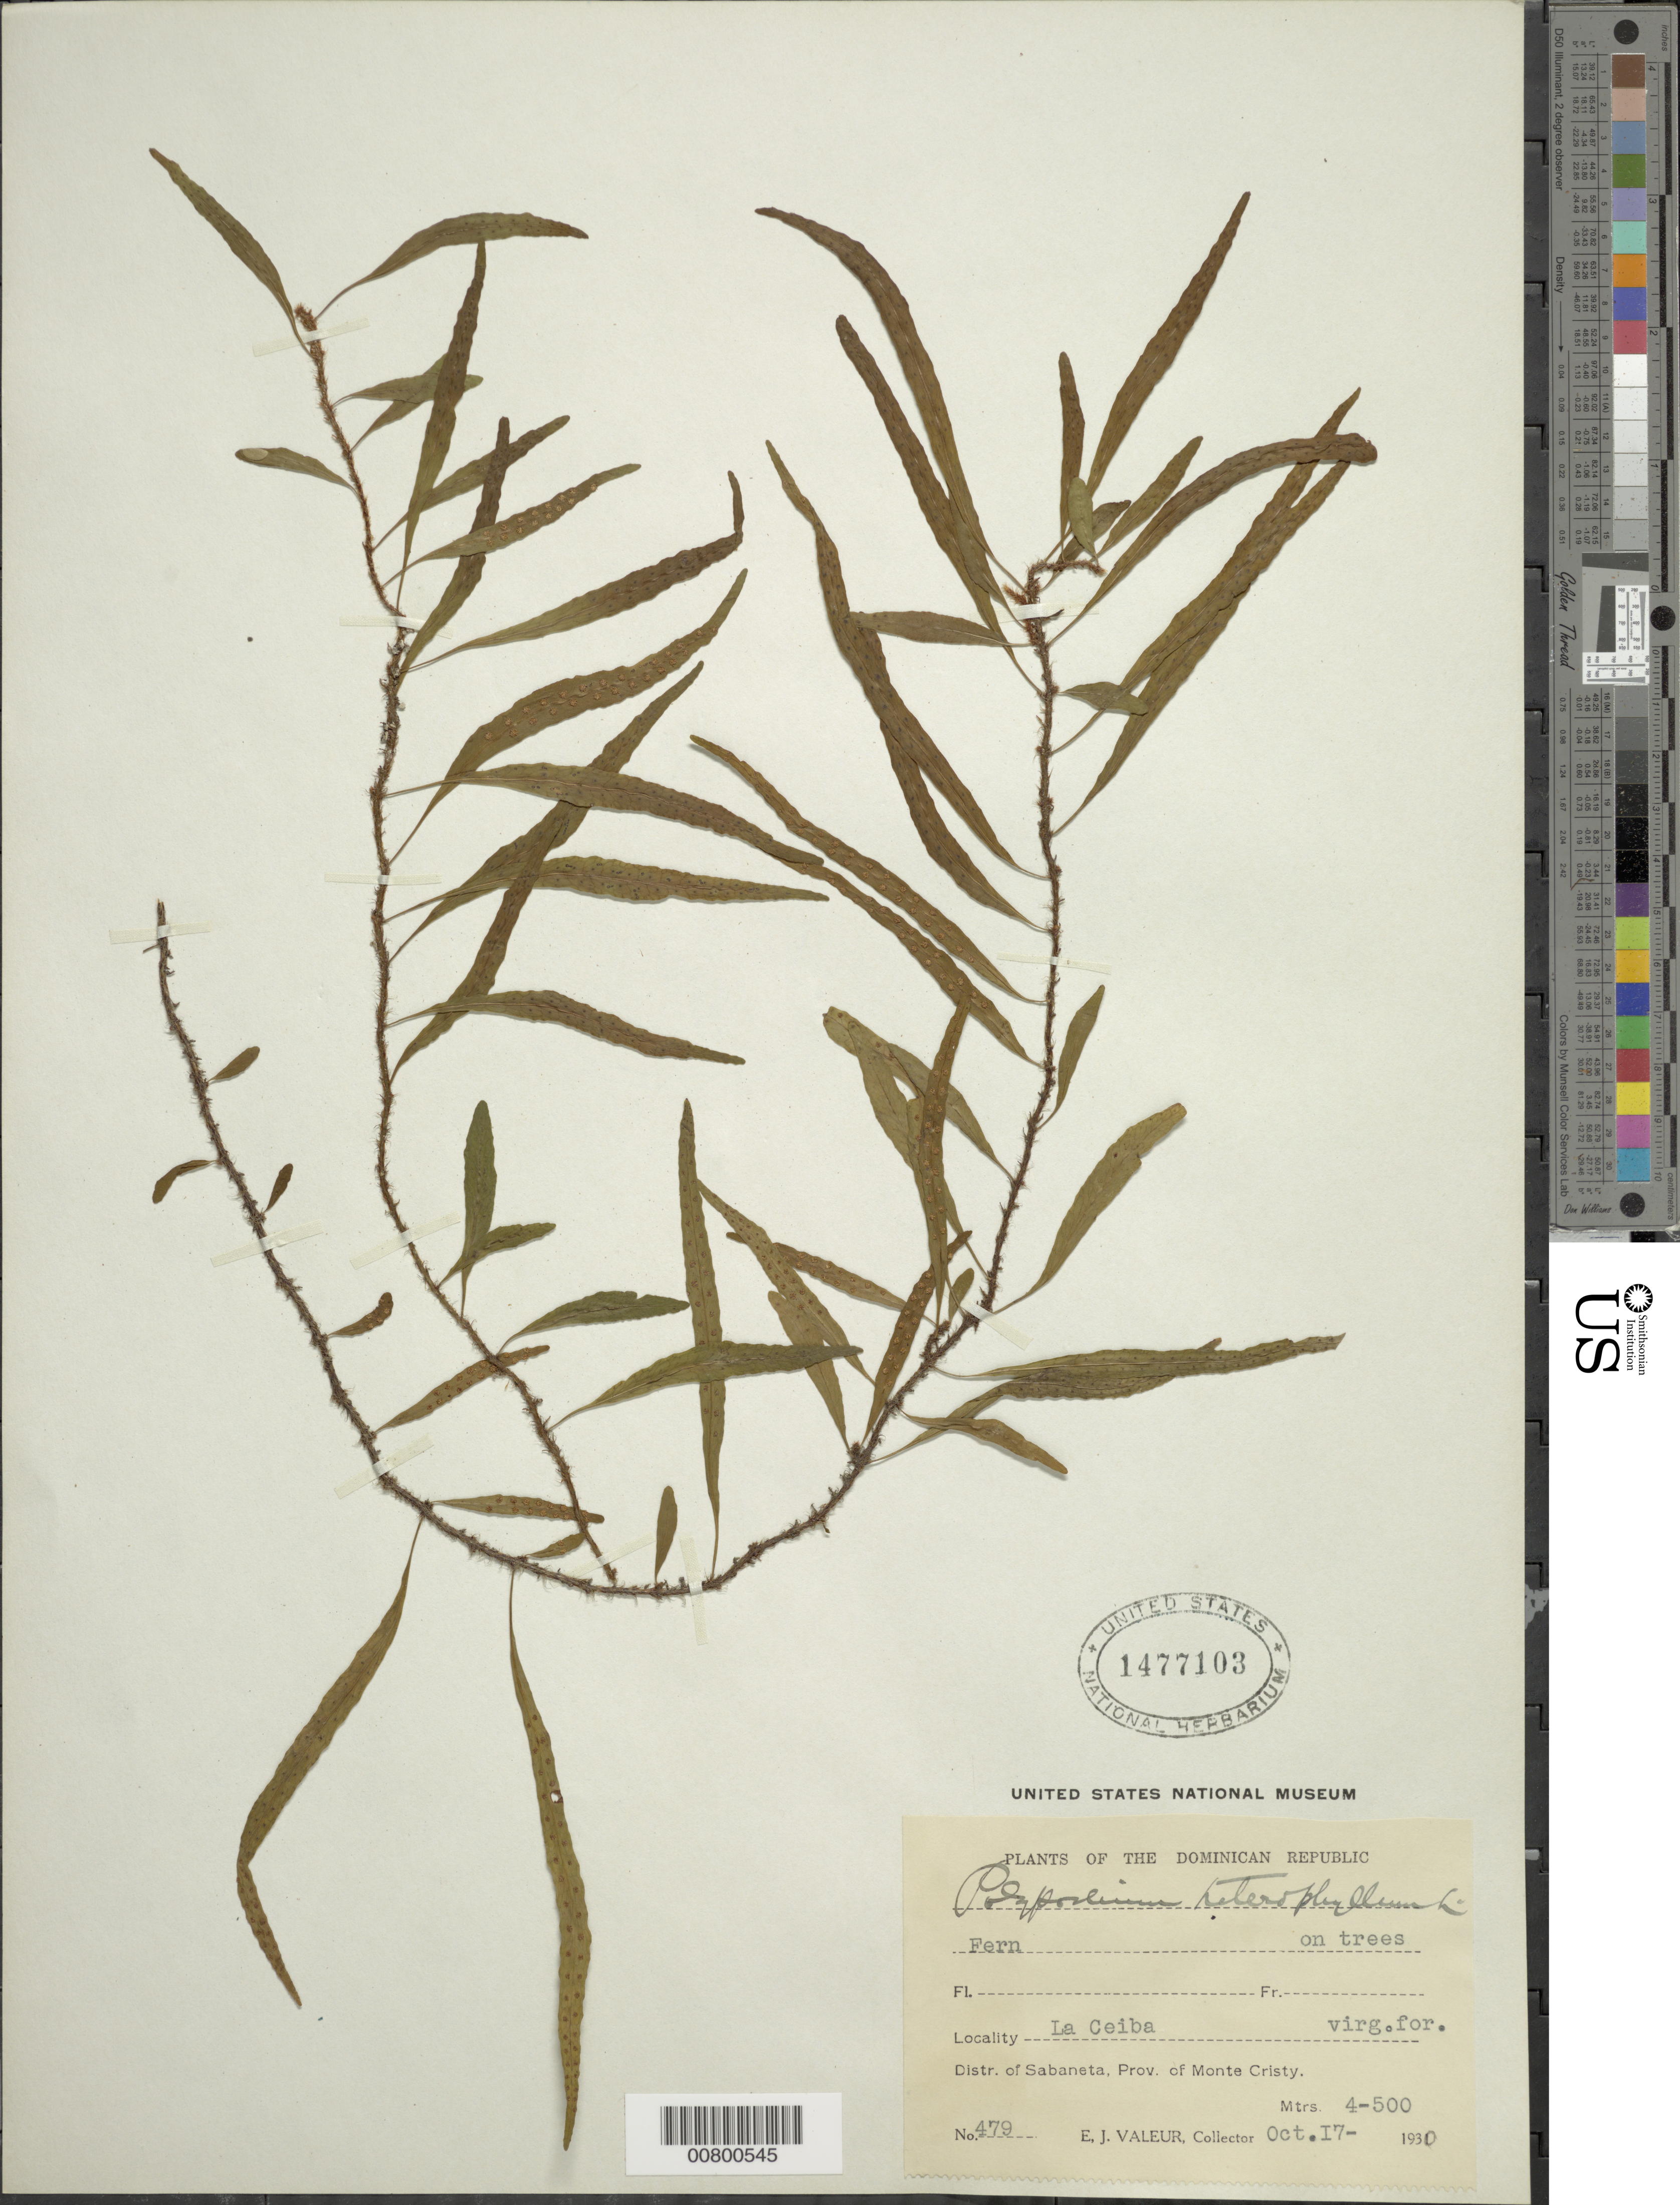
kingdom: Plantae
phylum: Tracheophyta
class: Polypodiopsida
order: Polypodiales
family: Polypodiaceae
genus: Microgramma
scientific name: Microgramma heterophylla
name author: (L.) Wherry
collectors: E. Valeur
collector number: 479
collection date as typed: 17 Oct 1930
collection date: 1930-10-17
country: Dominican Republic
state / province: Monte Cristi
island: Hispaniola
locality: Dist. Sabaneta, La Ceiba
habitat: Virgin forest, on trees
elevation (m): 400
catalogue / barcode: US 1477103